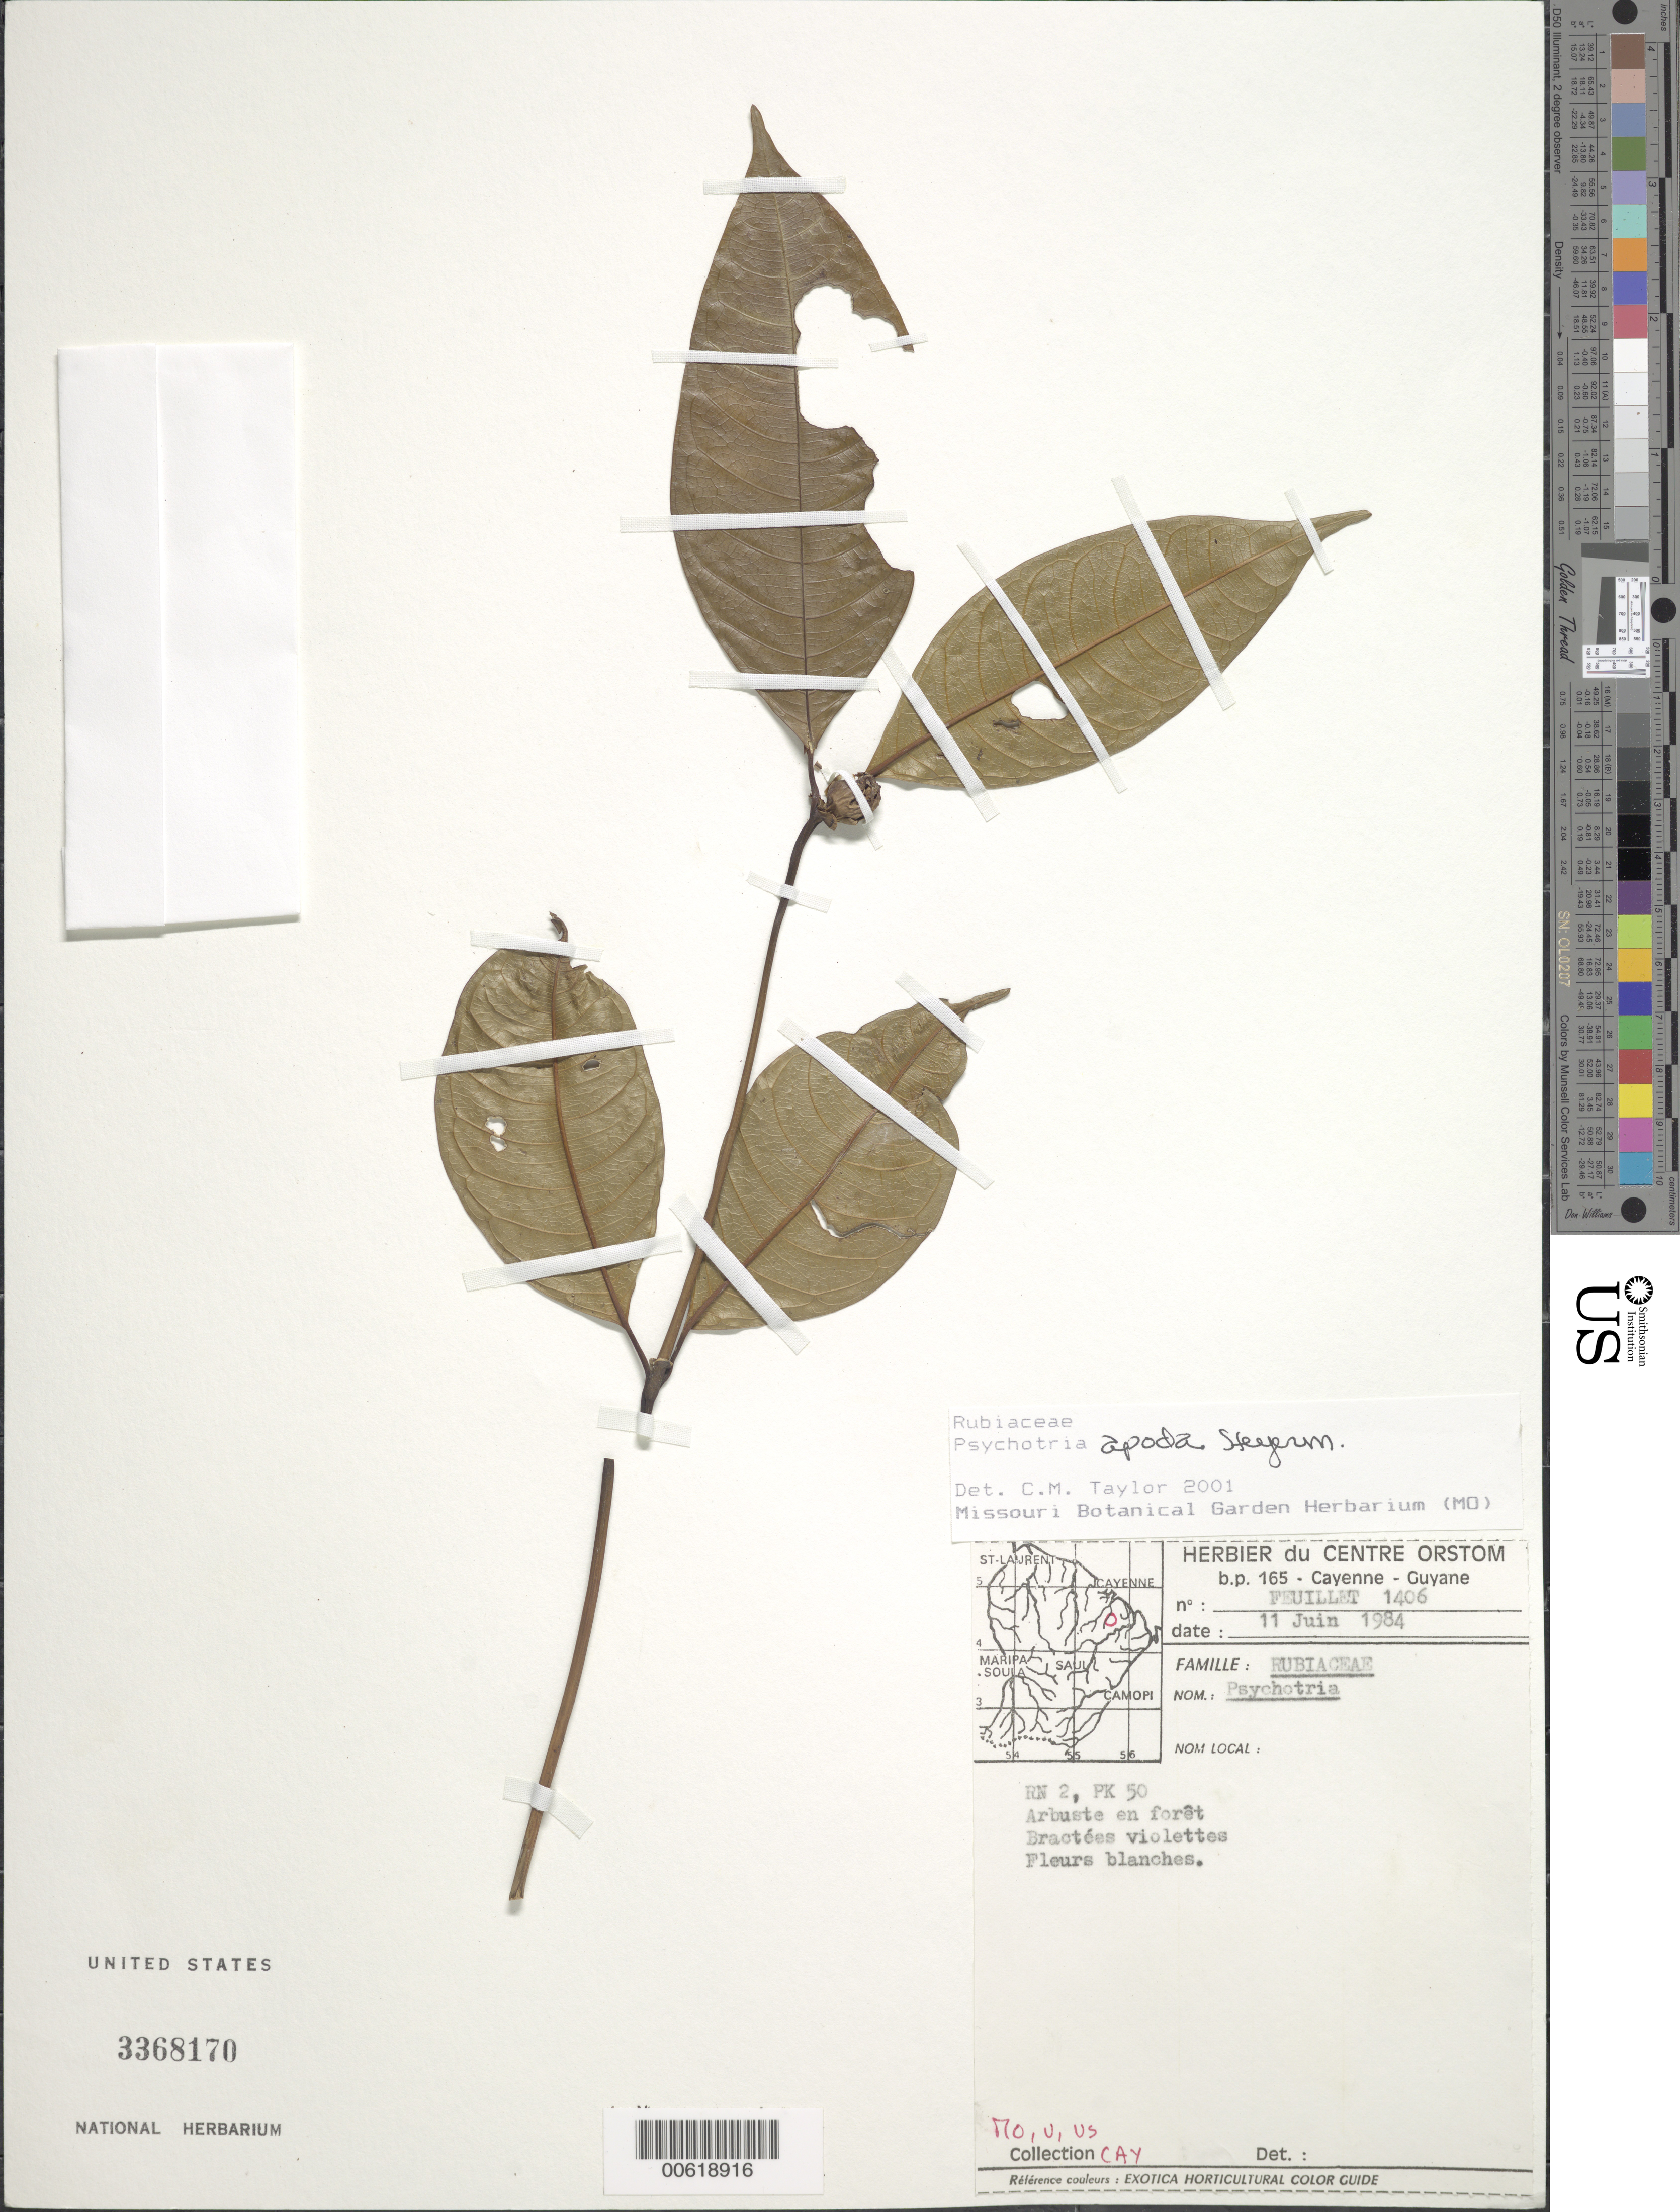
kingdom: Plantae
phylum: Tracheophyta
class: Magnoliopsida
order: Gentianales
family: Rubiaceae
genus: Palicourea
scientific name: Palicourea apoda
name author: (Steyerm.) Delprete & J.H. Kirkbr.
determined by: Kirkbride, J. H., Jr.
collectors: C. Feuillet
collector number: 1406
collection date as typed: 11-Jun-84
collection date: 1984-06-11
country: French Guiana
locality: Route Nationale RN 2, PK 50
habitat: Forest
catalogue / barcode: US 3368170